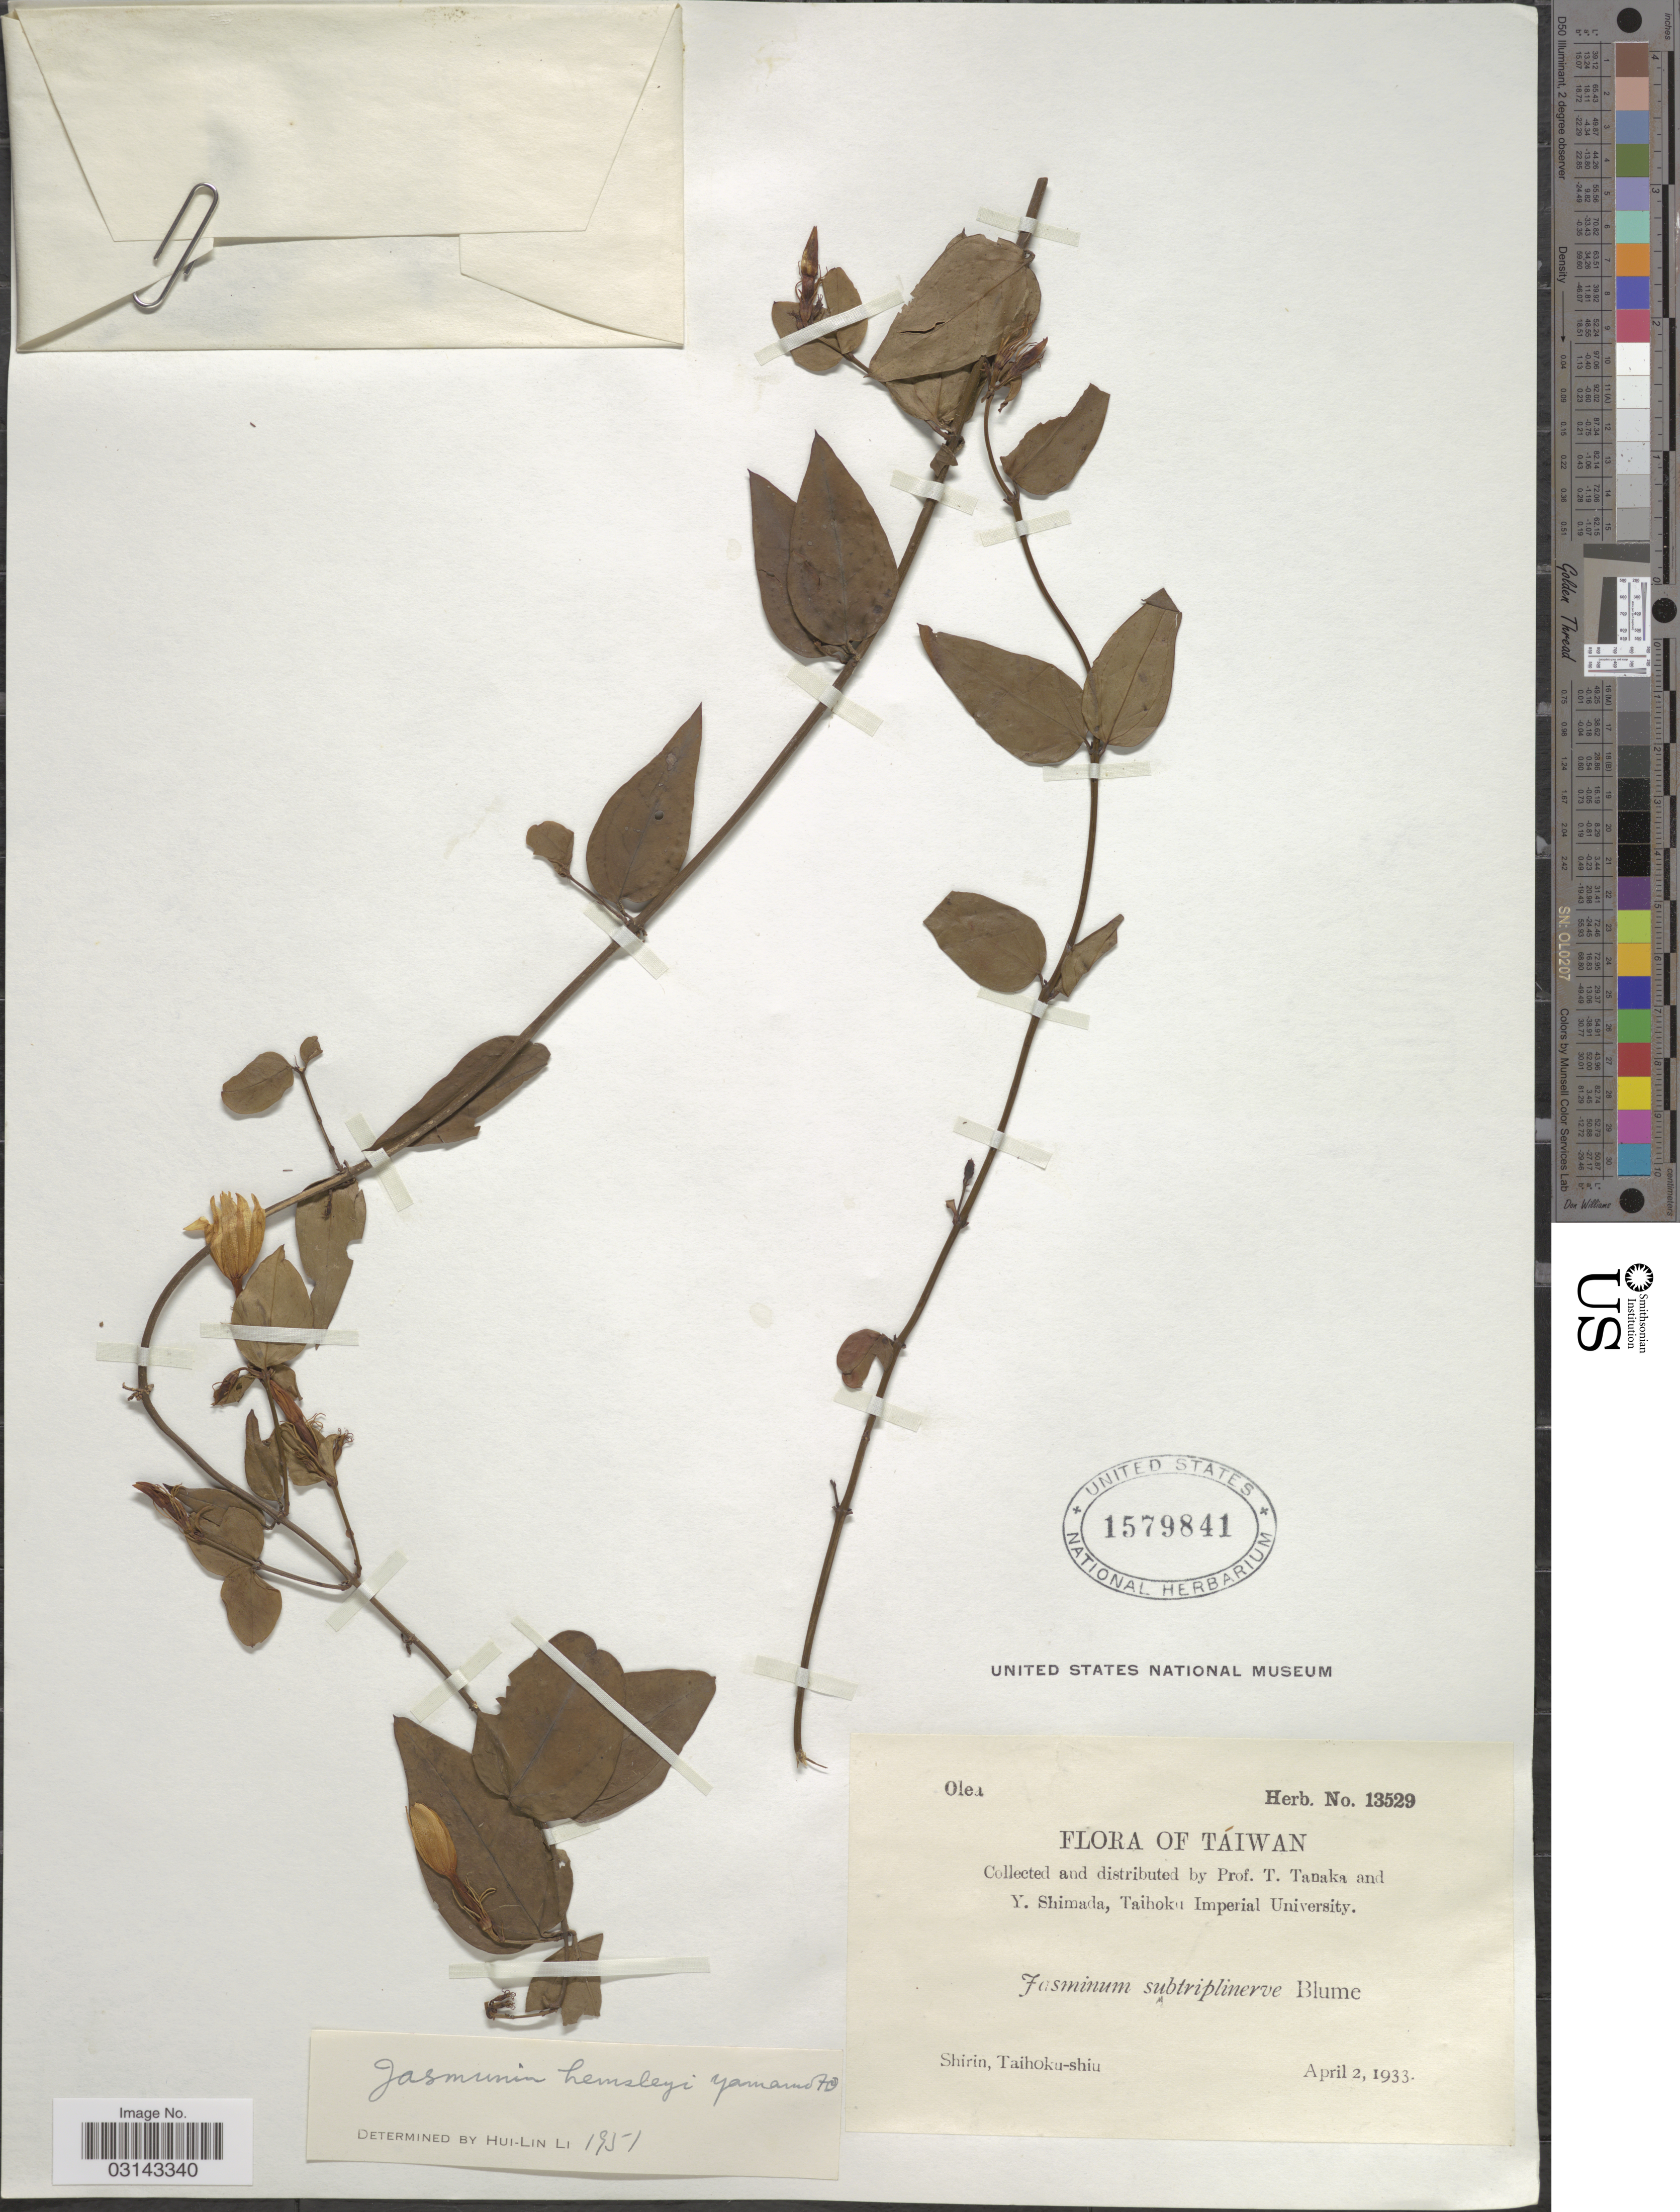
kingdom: Plantae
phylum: Tracheophyta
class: Magnoliopsida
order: Lamiales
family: Oleaceae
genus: Jasminum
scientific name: Jasminum hemsleyi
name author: Yamam.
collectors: T. Tanaka & Y. Shimada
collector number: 13529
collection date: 1933-04-02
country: Taiwan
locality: Shirin, Taihoku-shiu.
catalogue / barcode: US 1579841